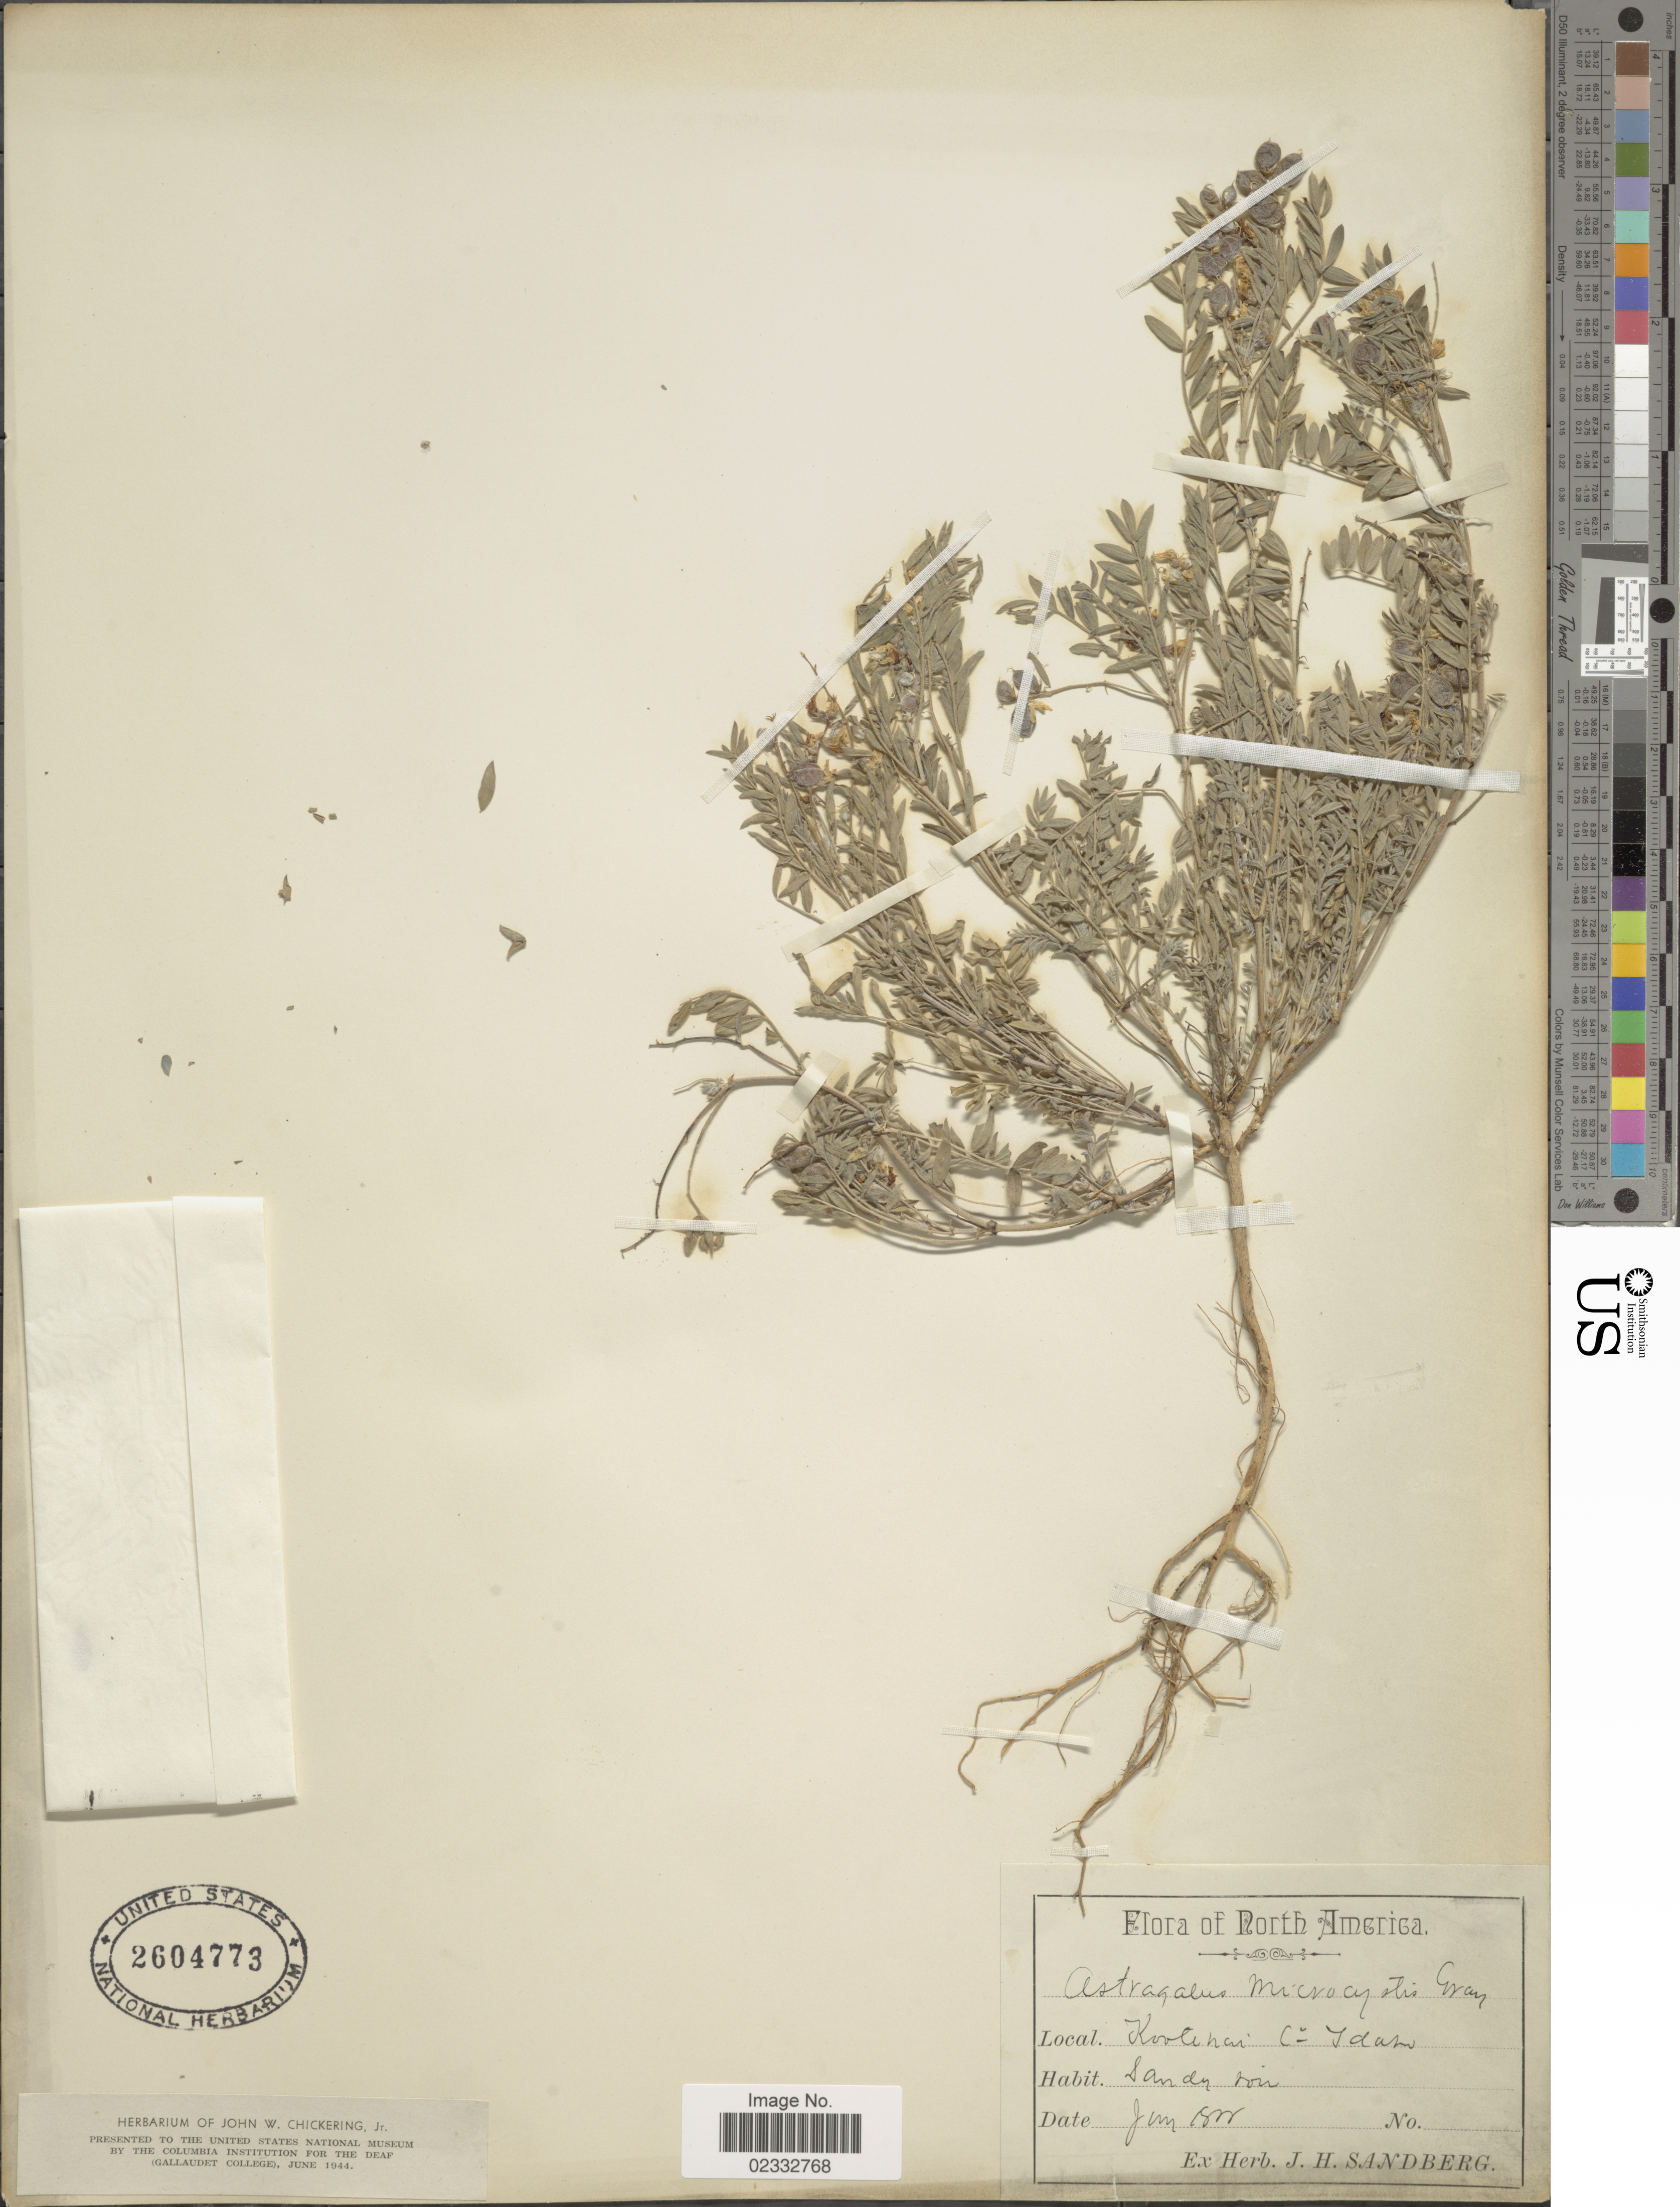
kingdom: Plantae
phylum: Tracheophyta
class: Magnoliopsida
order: Fabales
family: Fabaceae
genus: Astragalus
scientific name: Astragalus microcystis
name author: A. Gray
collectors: ex. herb. J. H. Sandberg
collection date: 1806-01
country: United States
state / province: Idaho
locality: Kootenai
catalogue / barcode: US 2604773